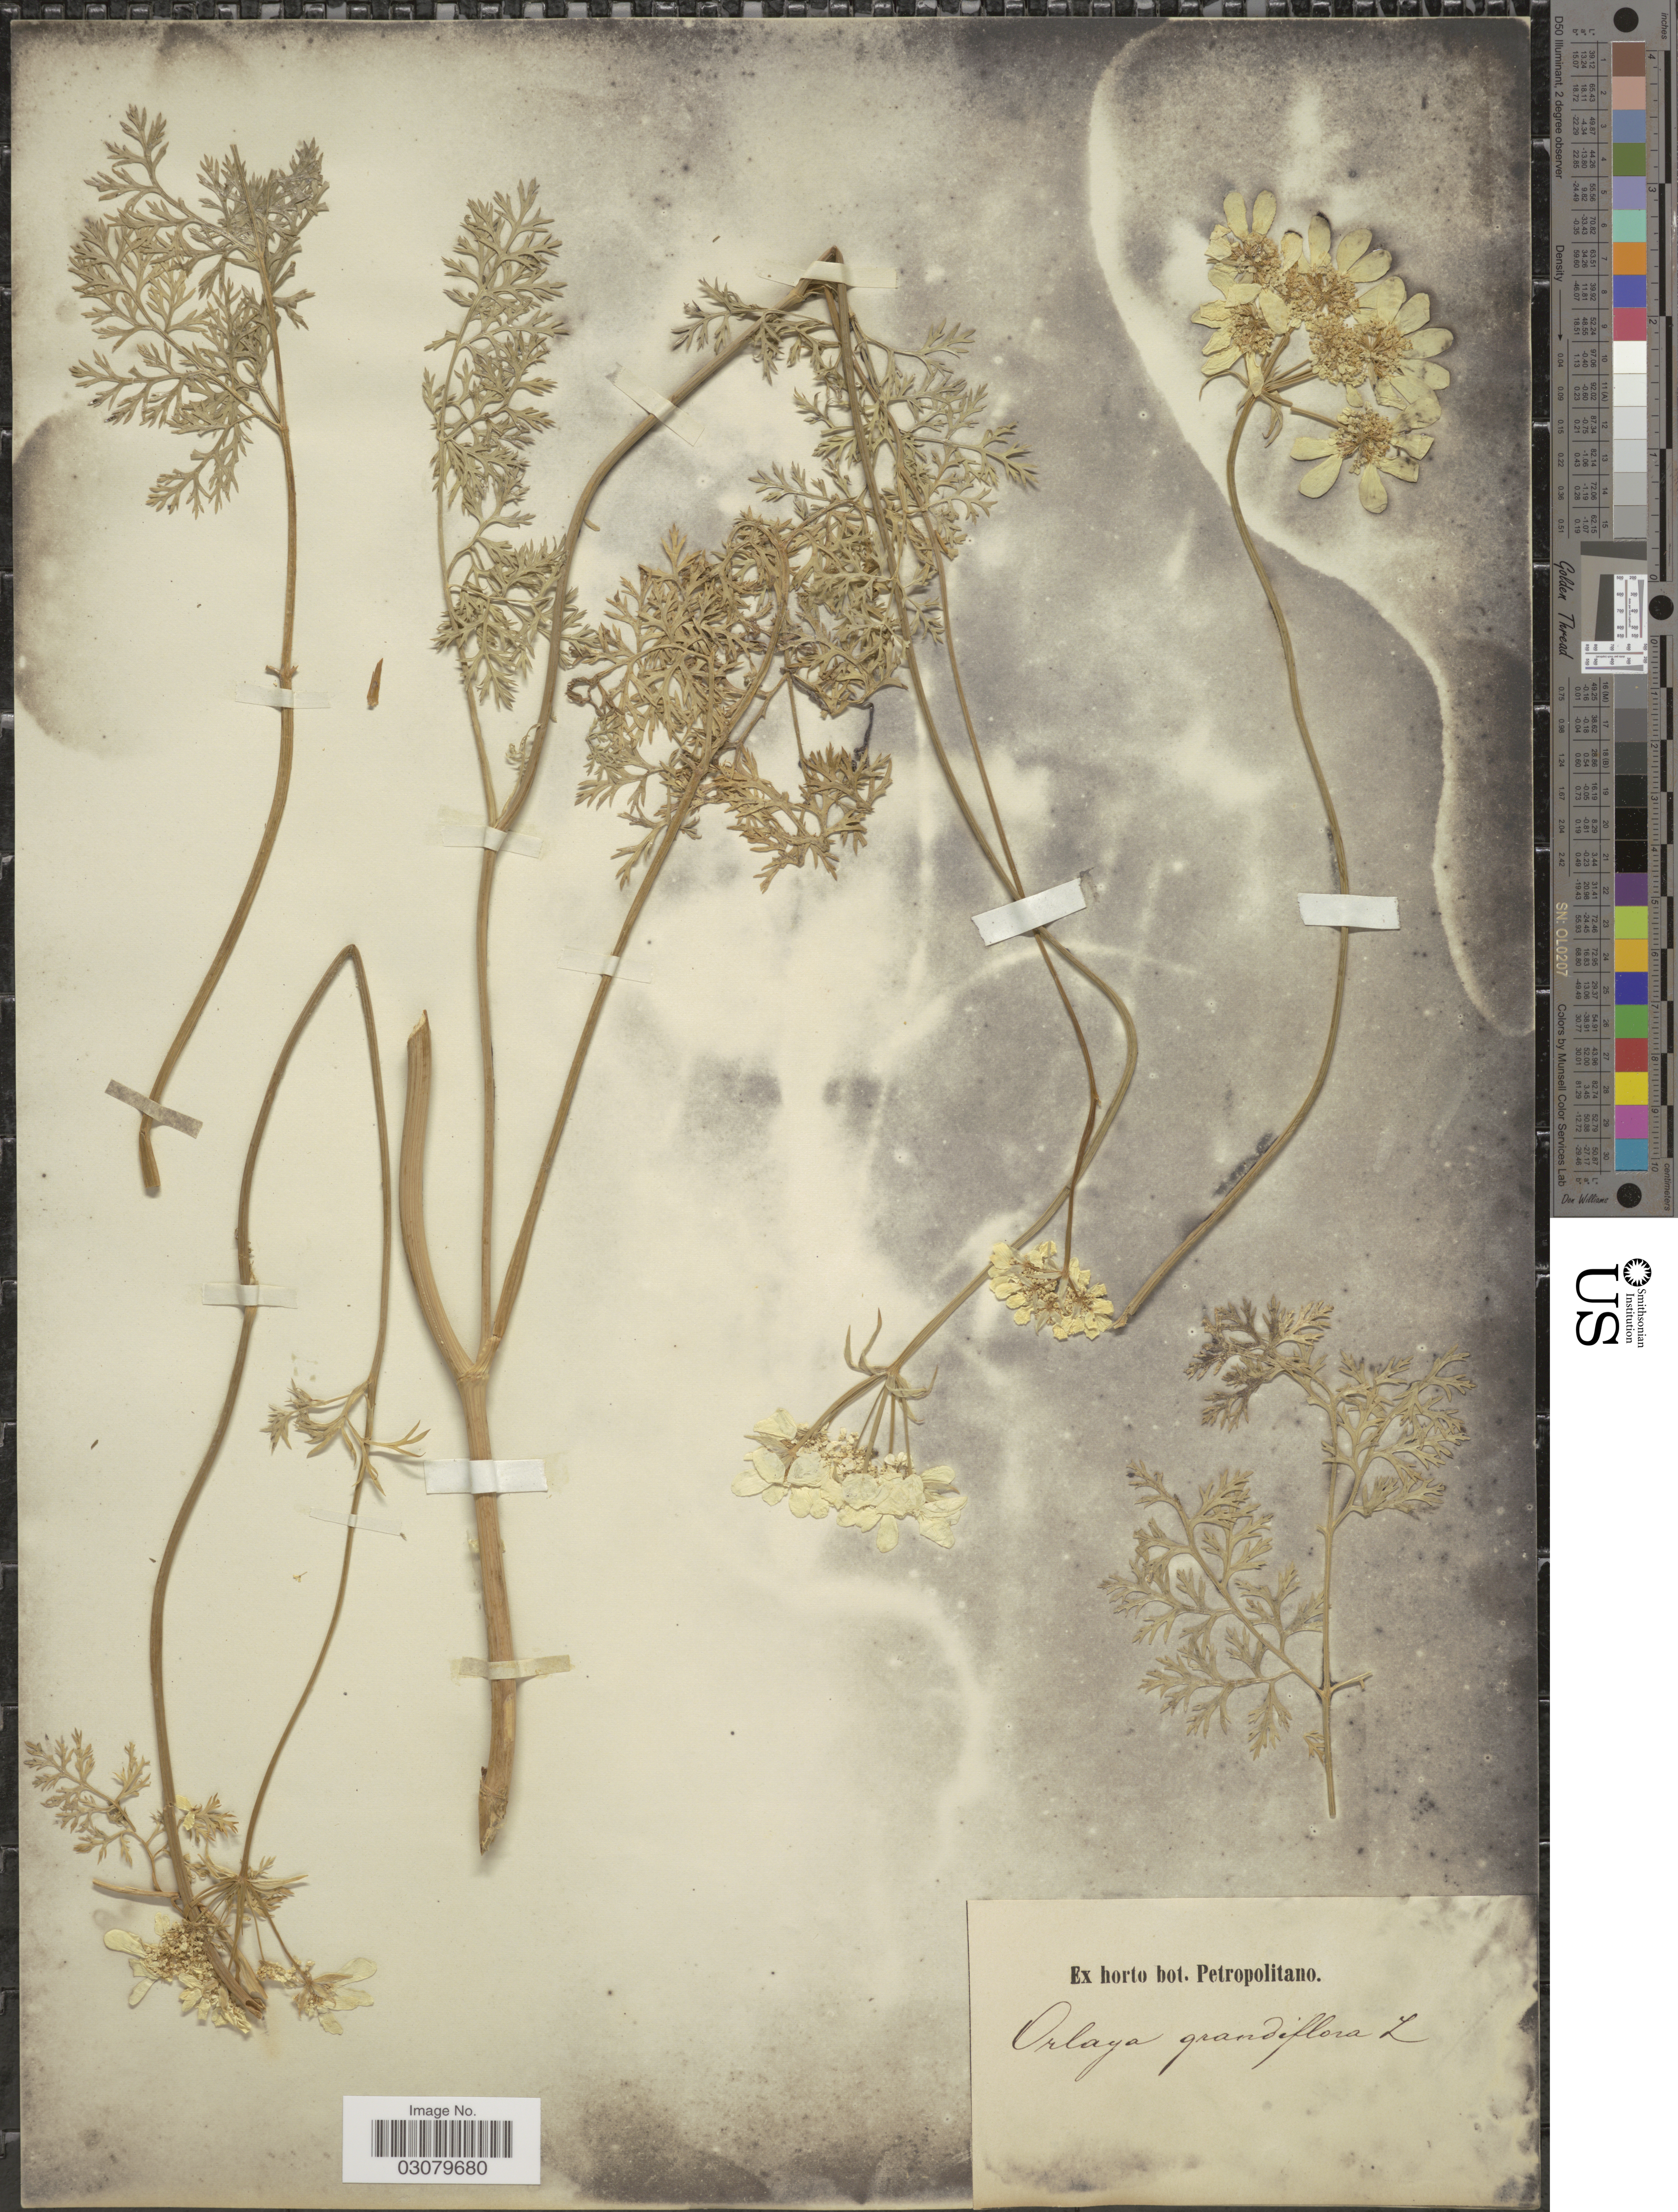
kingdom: Plantae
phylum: Tracheophyta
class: Magnoliopsida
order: Apiales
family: Apiaceae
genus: Orlaya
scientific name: Orlaya grandiflora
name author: (L.) Hoffm.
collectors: ex Horto Bot. Petropolitano